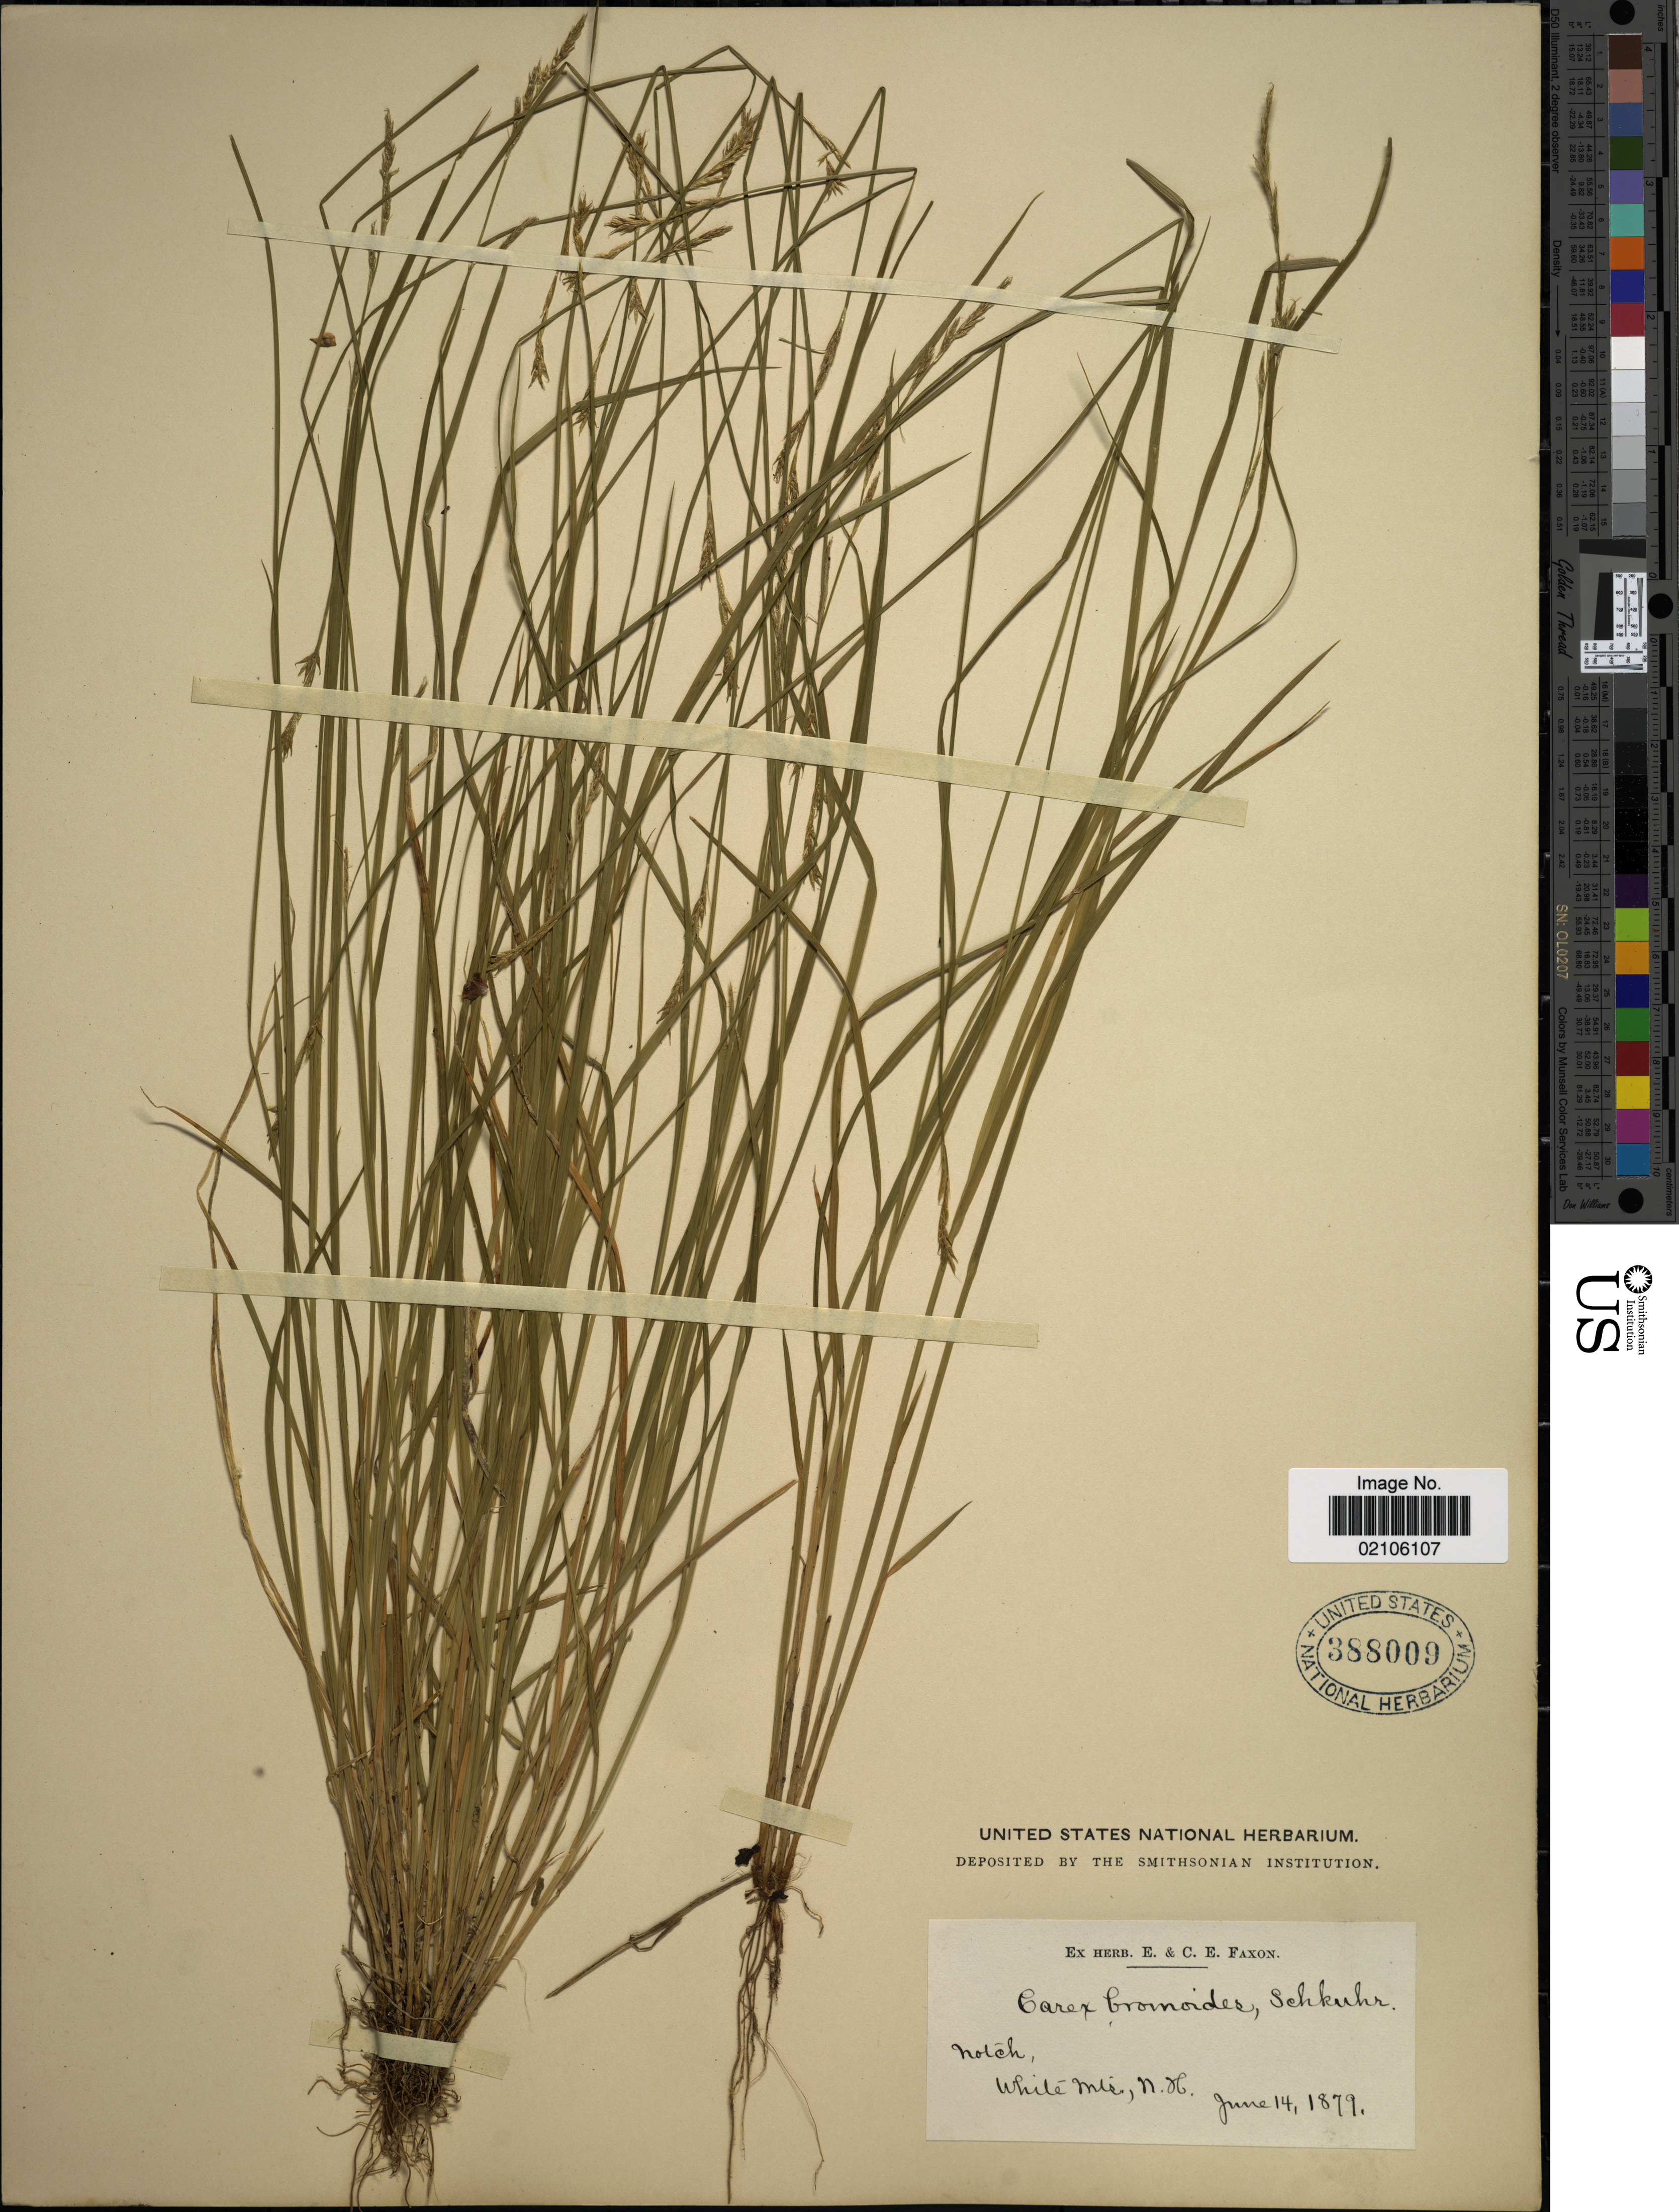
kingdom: Plantae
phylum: Tracheophyta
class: Liliopsida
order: Poales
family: Cyperaceae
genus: Carex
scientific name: Carex bromoides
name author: Willd.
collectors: ex herb. E. & C.E. Faxon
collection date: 1879-06-14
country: United States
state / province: New Hampshire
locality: Notch, White Mts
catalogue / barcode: US 388009